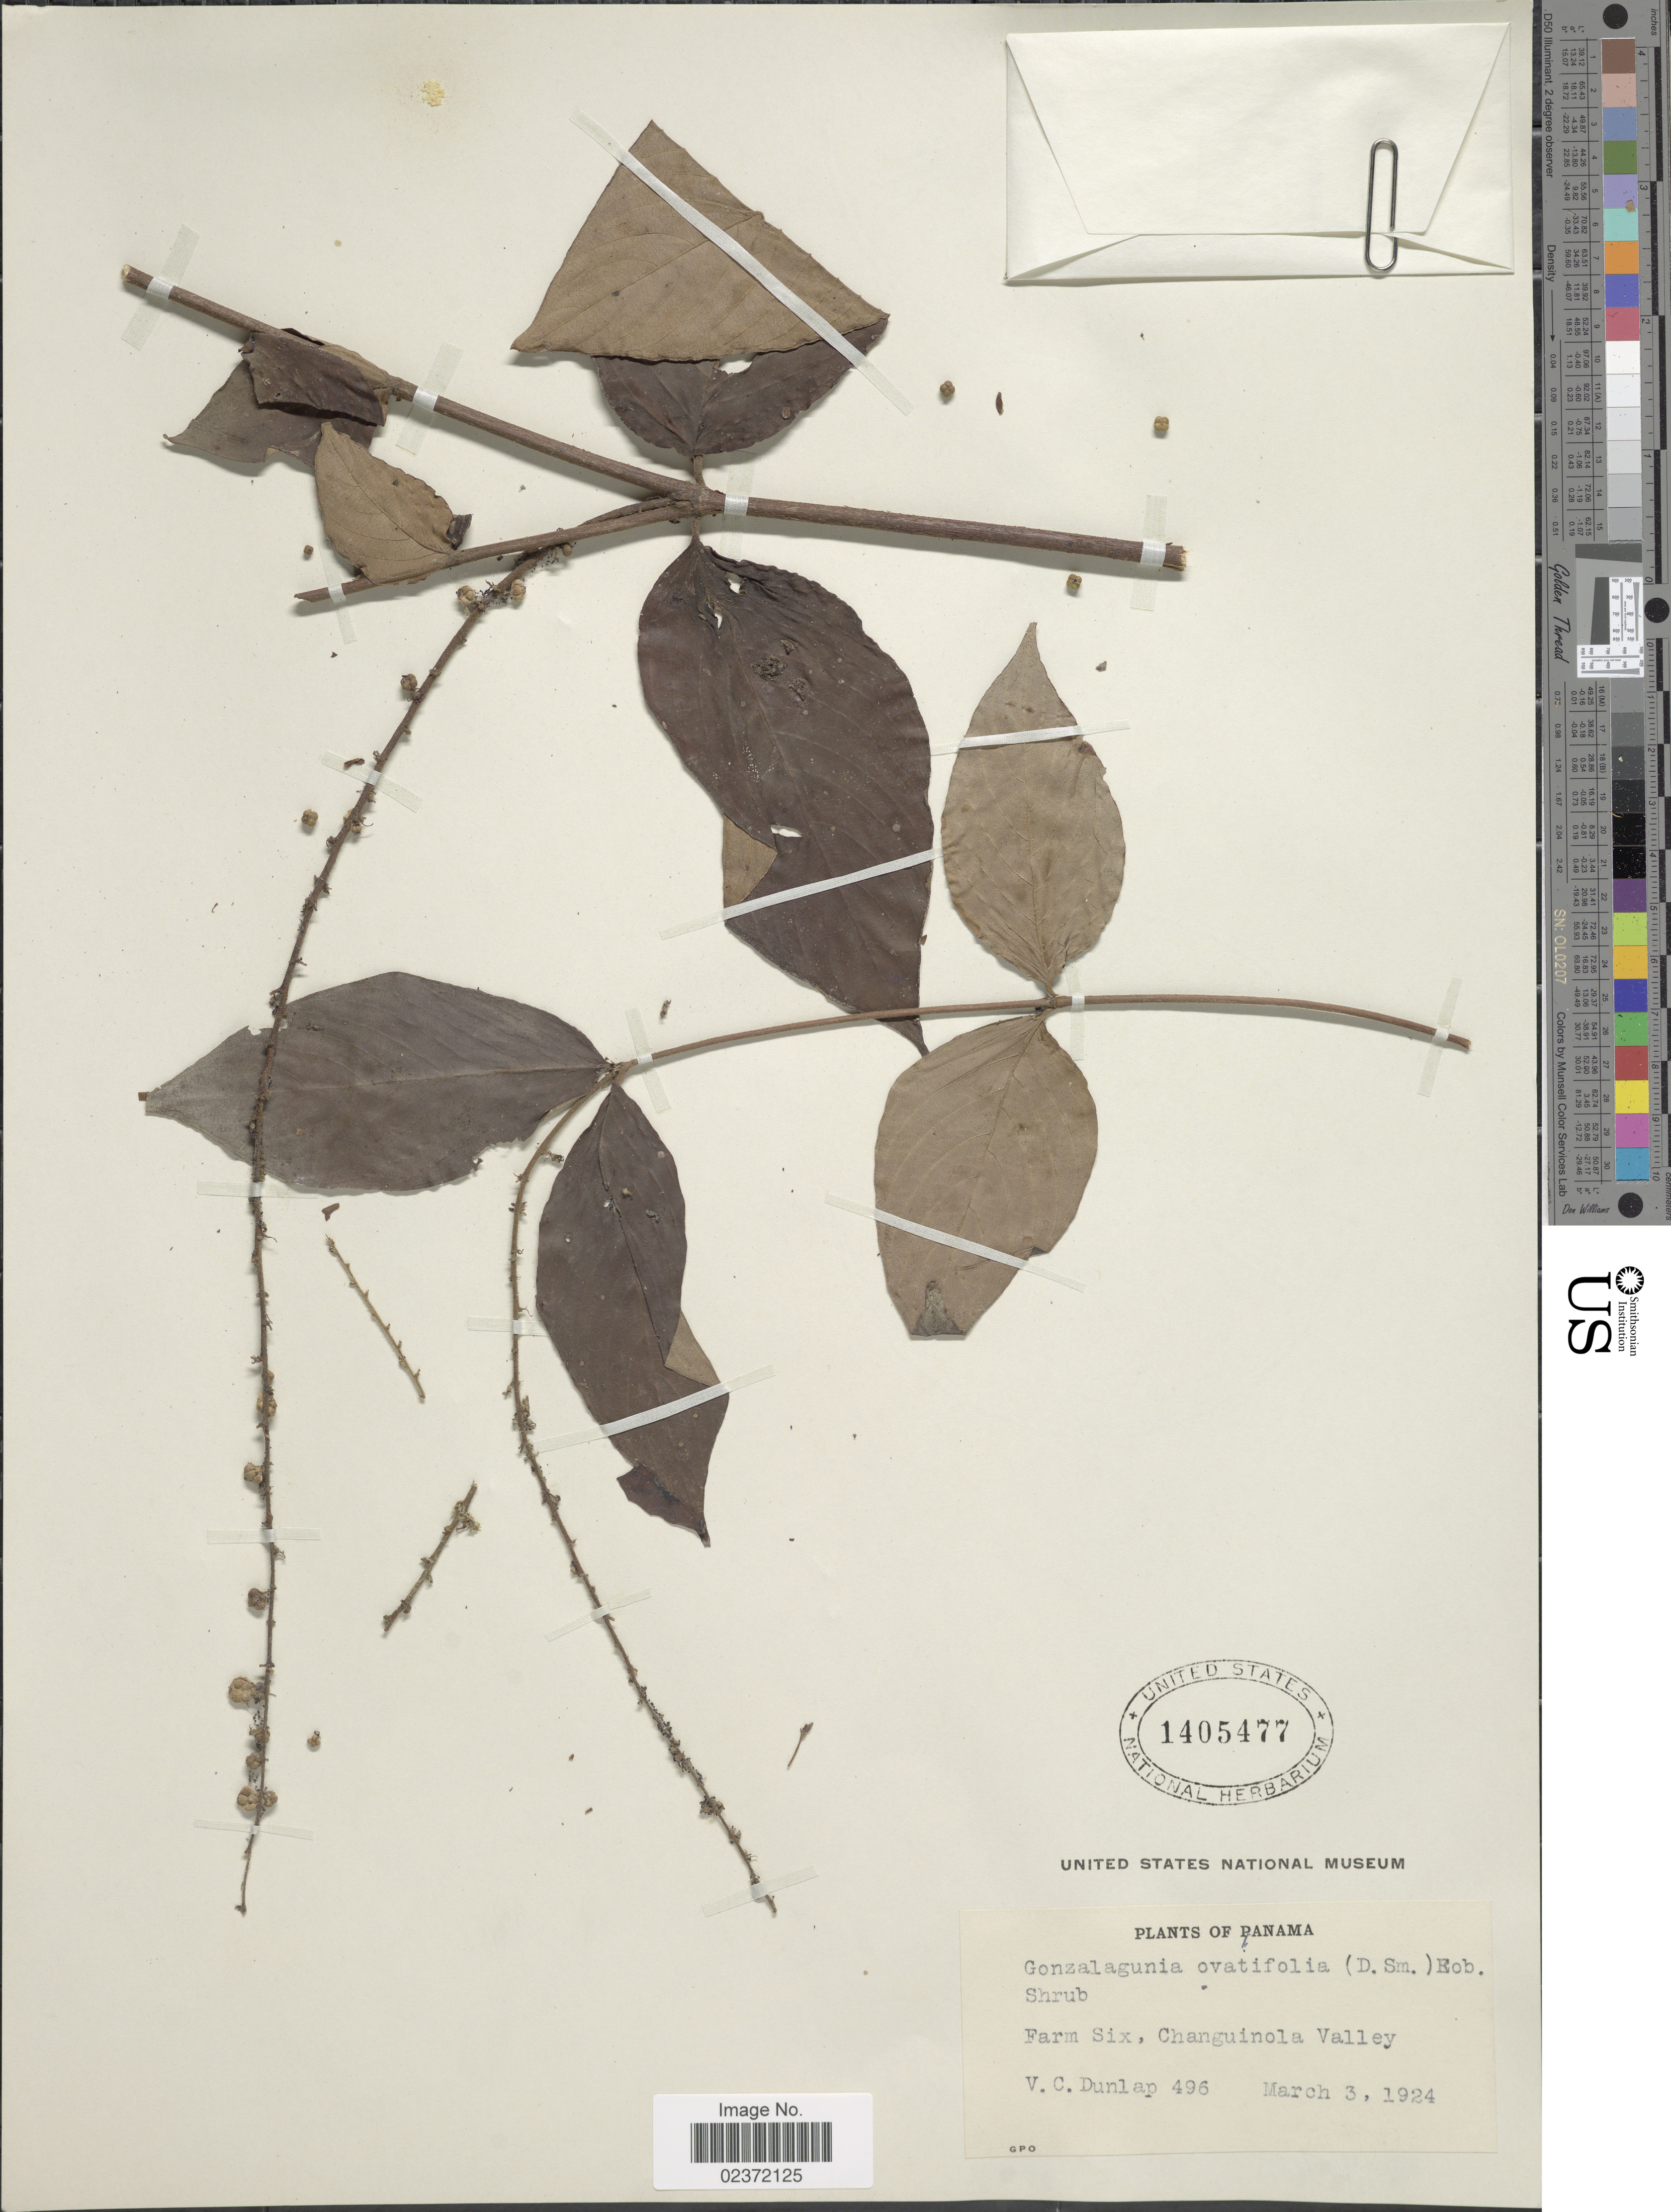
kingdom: Plantae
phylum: Tracheophyta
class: Magnoliopsida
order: Gentianales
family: Rubiaceae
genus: Gonzalagunia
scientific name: Gonzalagunia ovatifolia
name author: (Donn. Sm.) B.L. Rob.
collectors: V. C. Dunlap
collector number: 496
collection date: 1924-03-03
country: Panama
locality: Farm Six, Changuinola Valley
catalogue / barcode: US 1405477